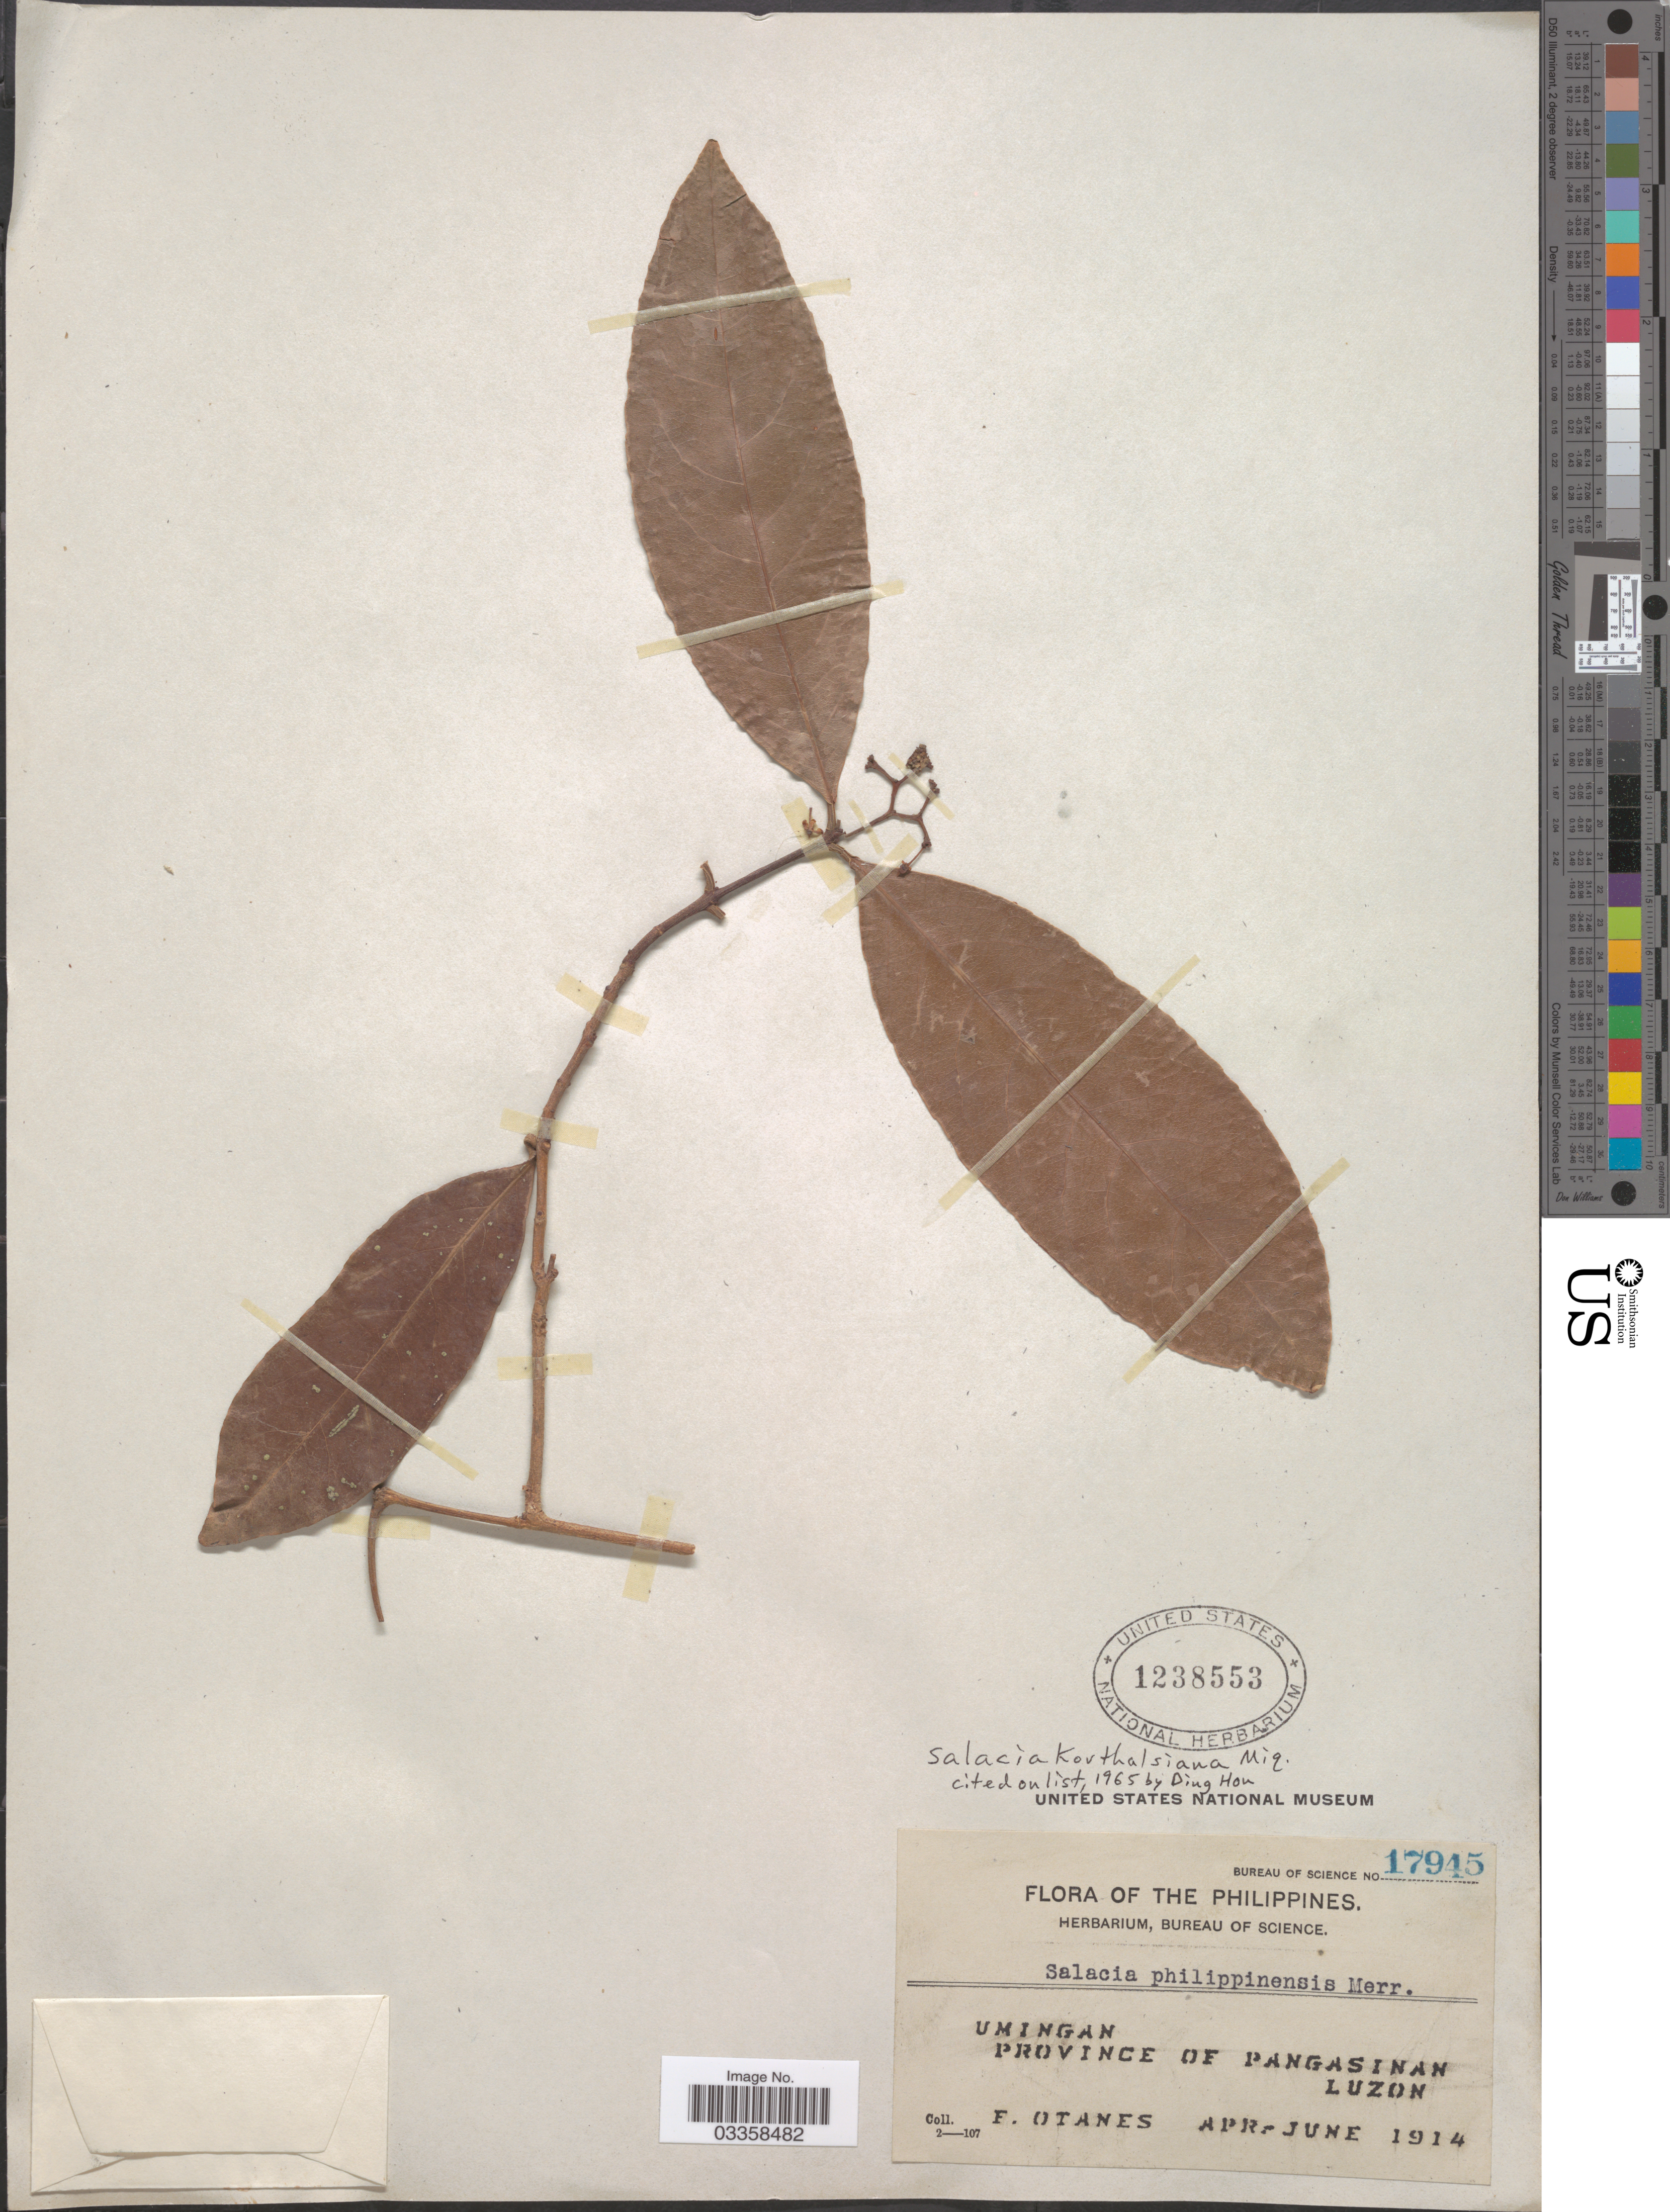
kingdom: Plantae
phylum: Tracheophyta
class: Magnoliopsida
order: Celastrales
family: Celastraceae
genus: Salacia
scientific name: Salacia korthalsiana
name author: Miq.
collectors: F. Q. Otanes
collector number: Bureau of Science 17945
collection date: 1914-04/1914-06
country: Philippines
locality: Umingan. Province of Pangasinan. Luzon.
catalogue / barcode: US 1238553